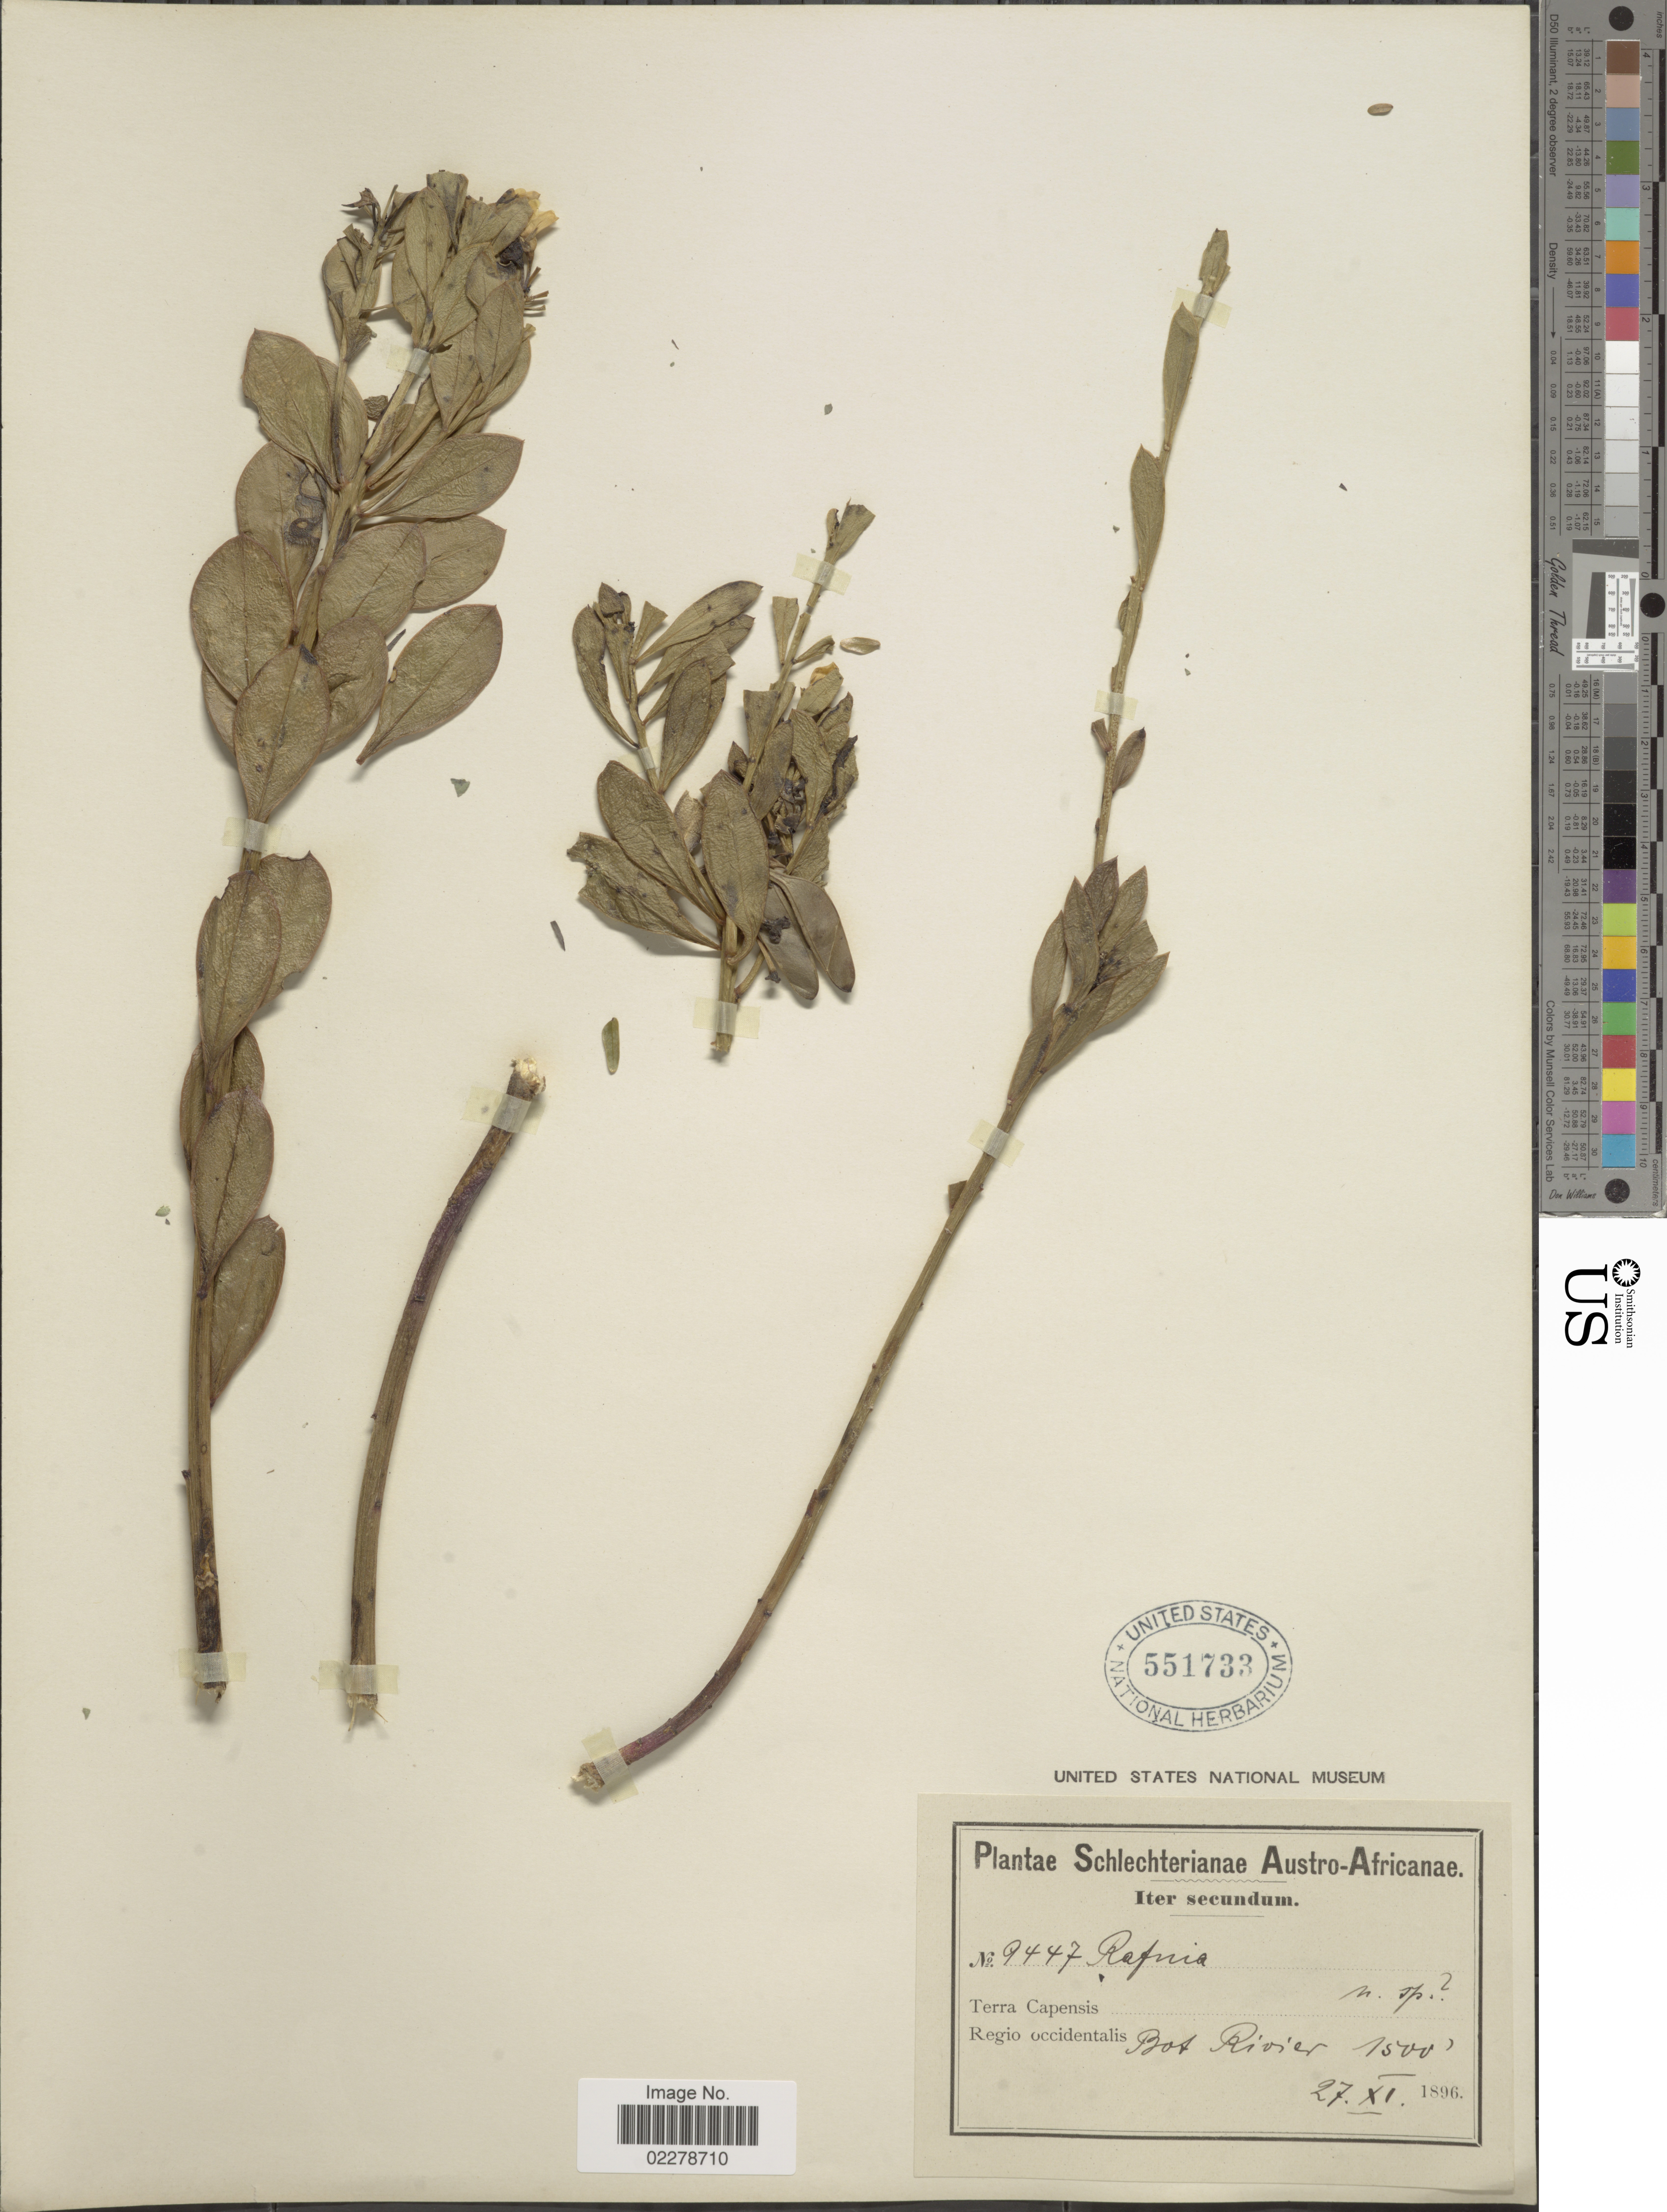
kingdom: Plantae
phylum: Tracheophyta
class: Magnoliopsida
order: Fabales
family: Fabaceae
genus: Rafnia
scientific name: Rafnia sp.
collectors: Schlechter, --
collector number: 9447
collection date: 1896-11-27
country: South Africa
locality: Austro - Africanae. Terra Capensis. Regio occidentalis. Bot. River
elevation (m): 457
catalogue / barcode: US 551733